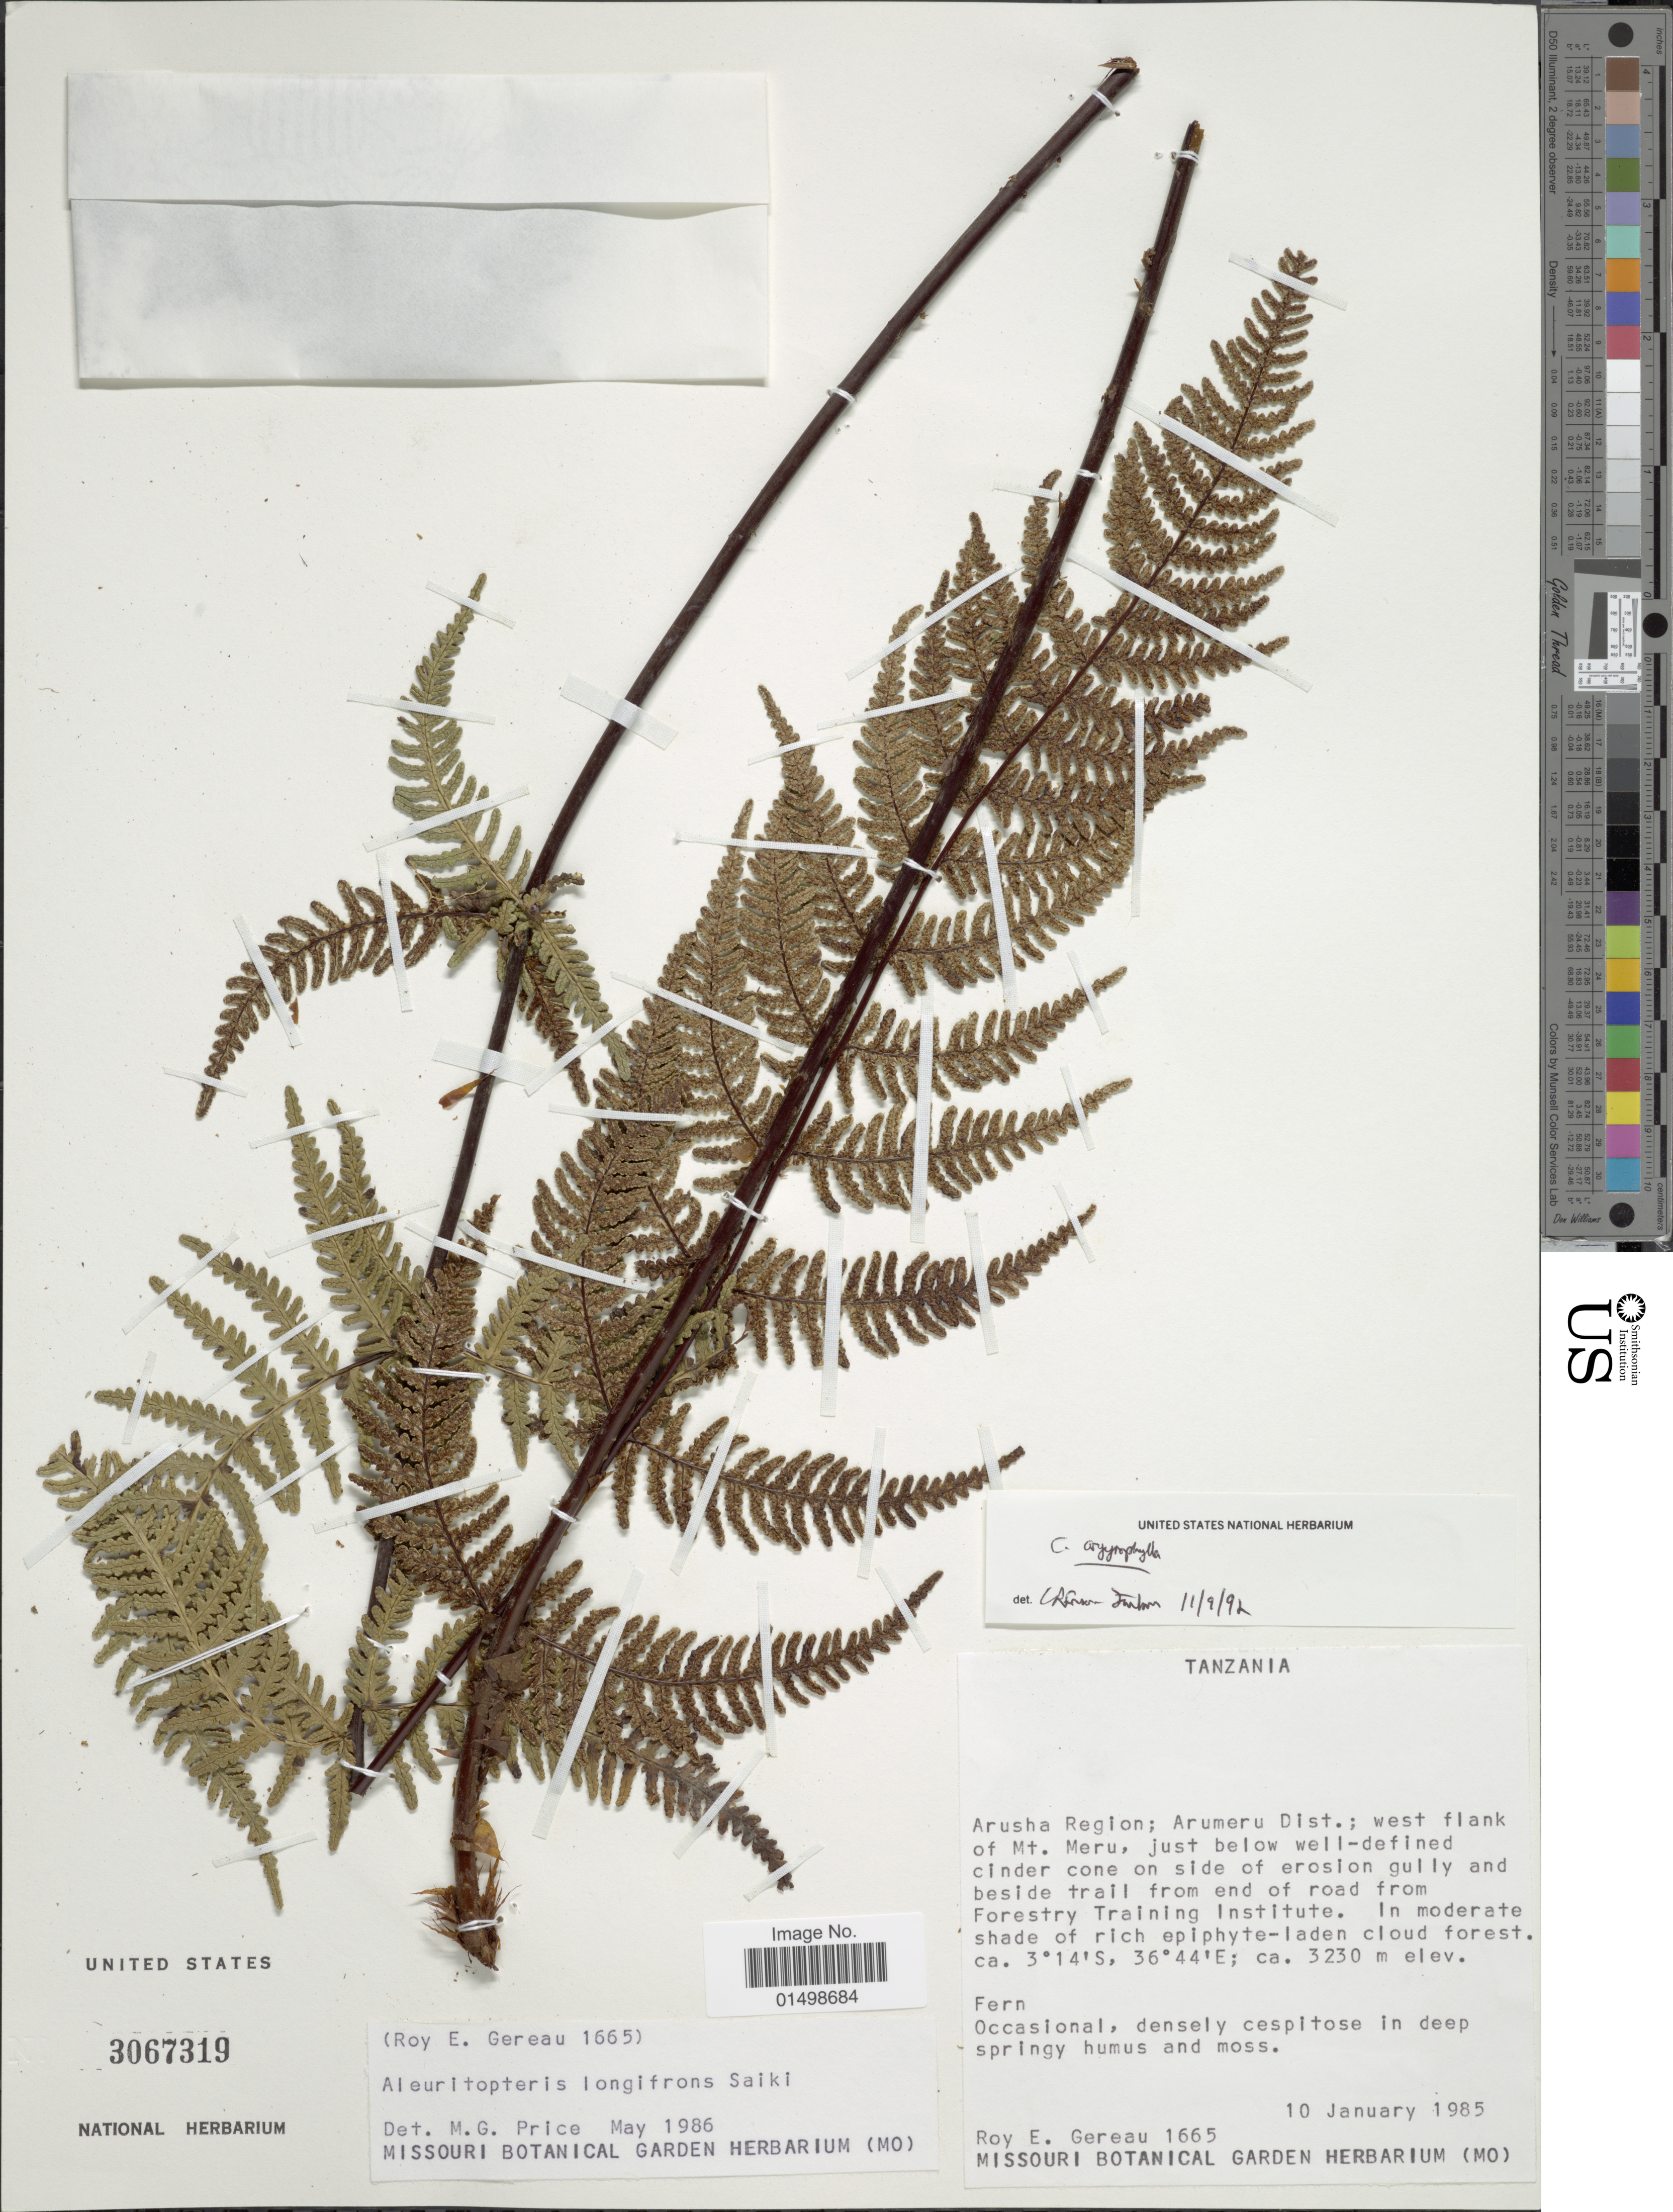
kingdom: Plantae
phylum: Tracheophyta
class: Polypodiopsida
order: Polypodiales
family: Pteridaceae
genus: Aleuritopteris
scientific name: Aleuritopteris farinosa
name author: (Forssk.) Fée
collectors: R. E. Gereau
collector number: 1665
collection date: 1985-01-10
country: Tanzania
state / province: Arusha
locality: Arumeru Dist.; west flank of Mt. Meru, just below well-defined cinder cone on side of erosion gully and beside trail from end of roas from Forestry Training Institute.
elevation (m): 3230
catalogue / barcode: US 3067319